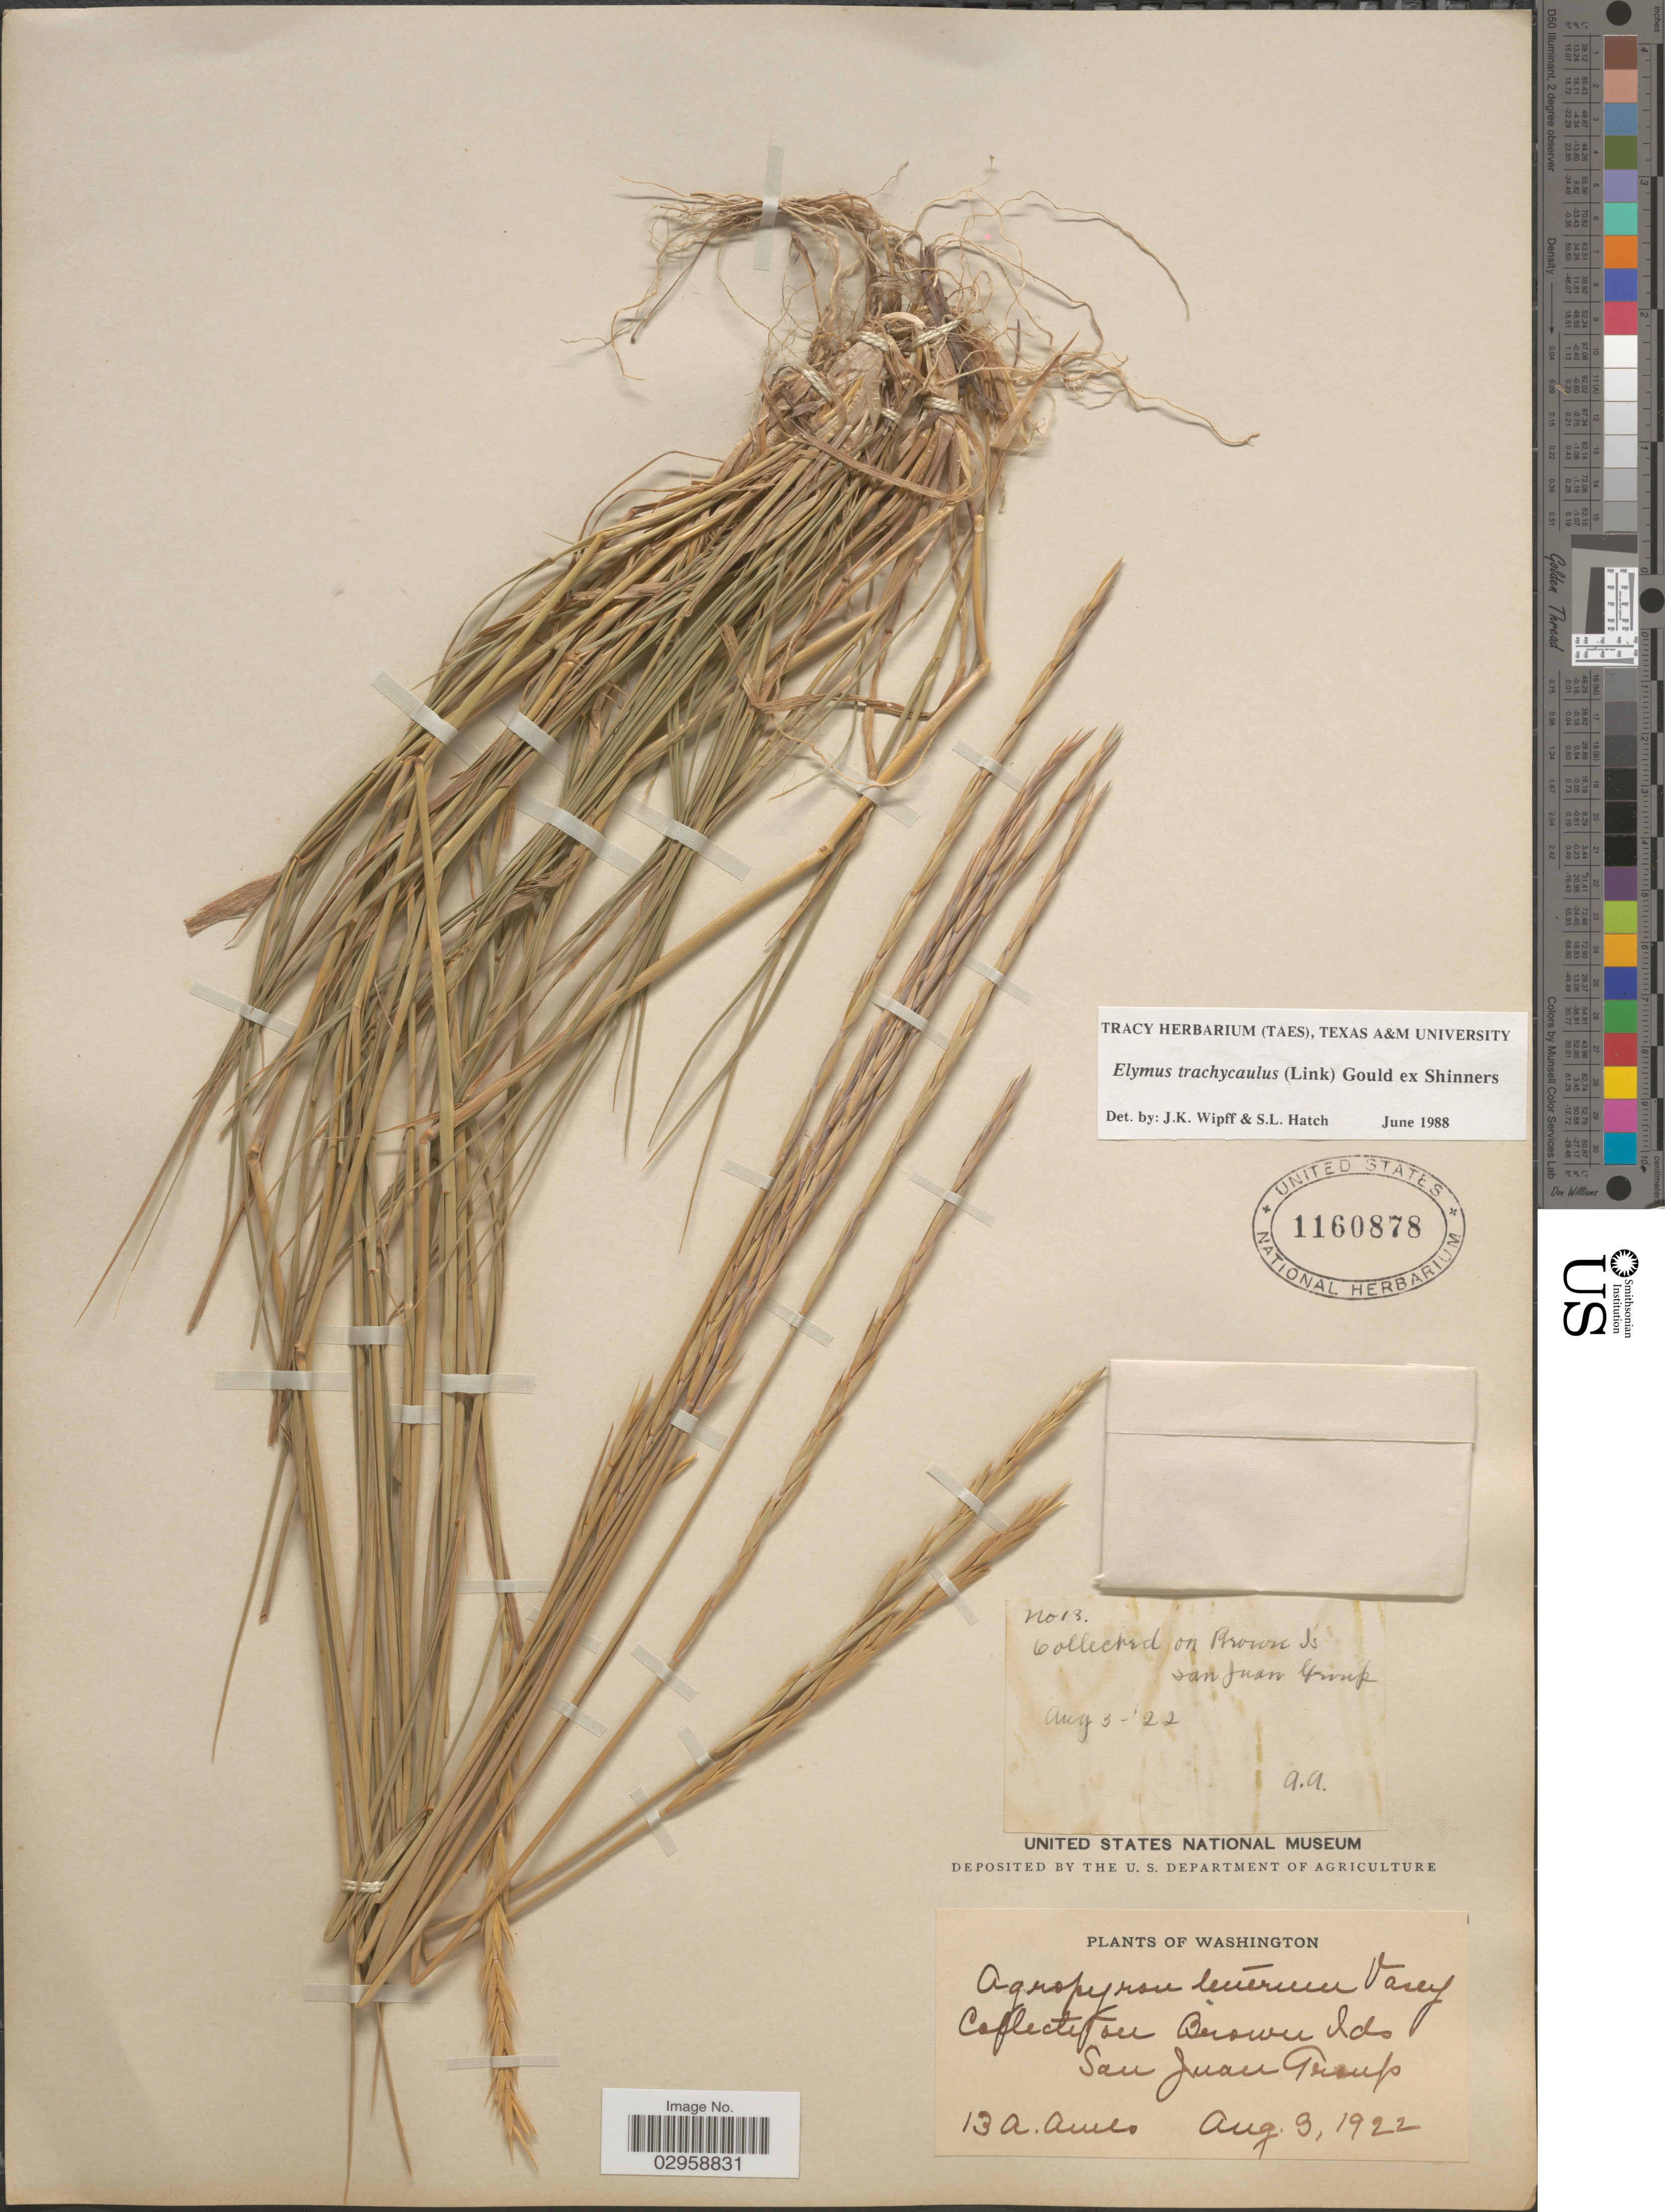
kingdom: Plantae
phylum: Tracheophyta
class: Liliopsida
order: Poales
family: Poaceae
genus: Elymus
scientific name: Elymus trachycaulus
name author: (Link) Gould ex Shinners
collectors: A. Ames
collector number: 13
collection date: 1922-08-03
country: United States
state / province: Washington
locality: On Brown Ids. San Juan Group.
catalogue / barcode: US 1160878